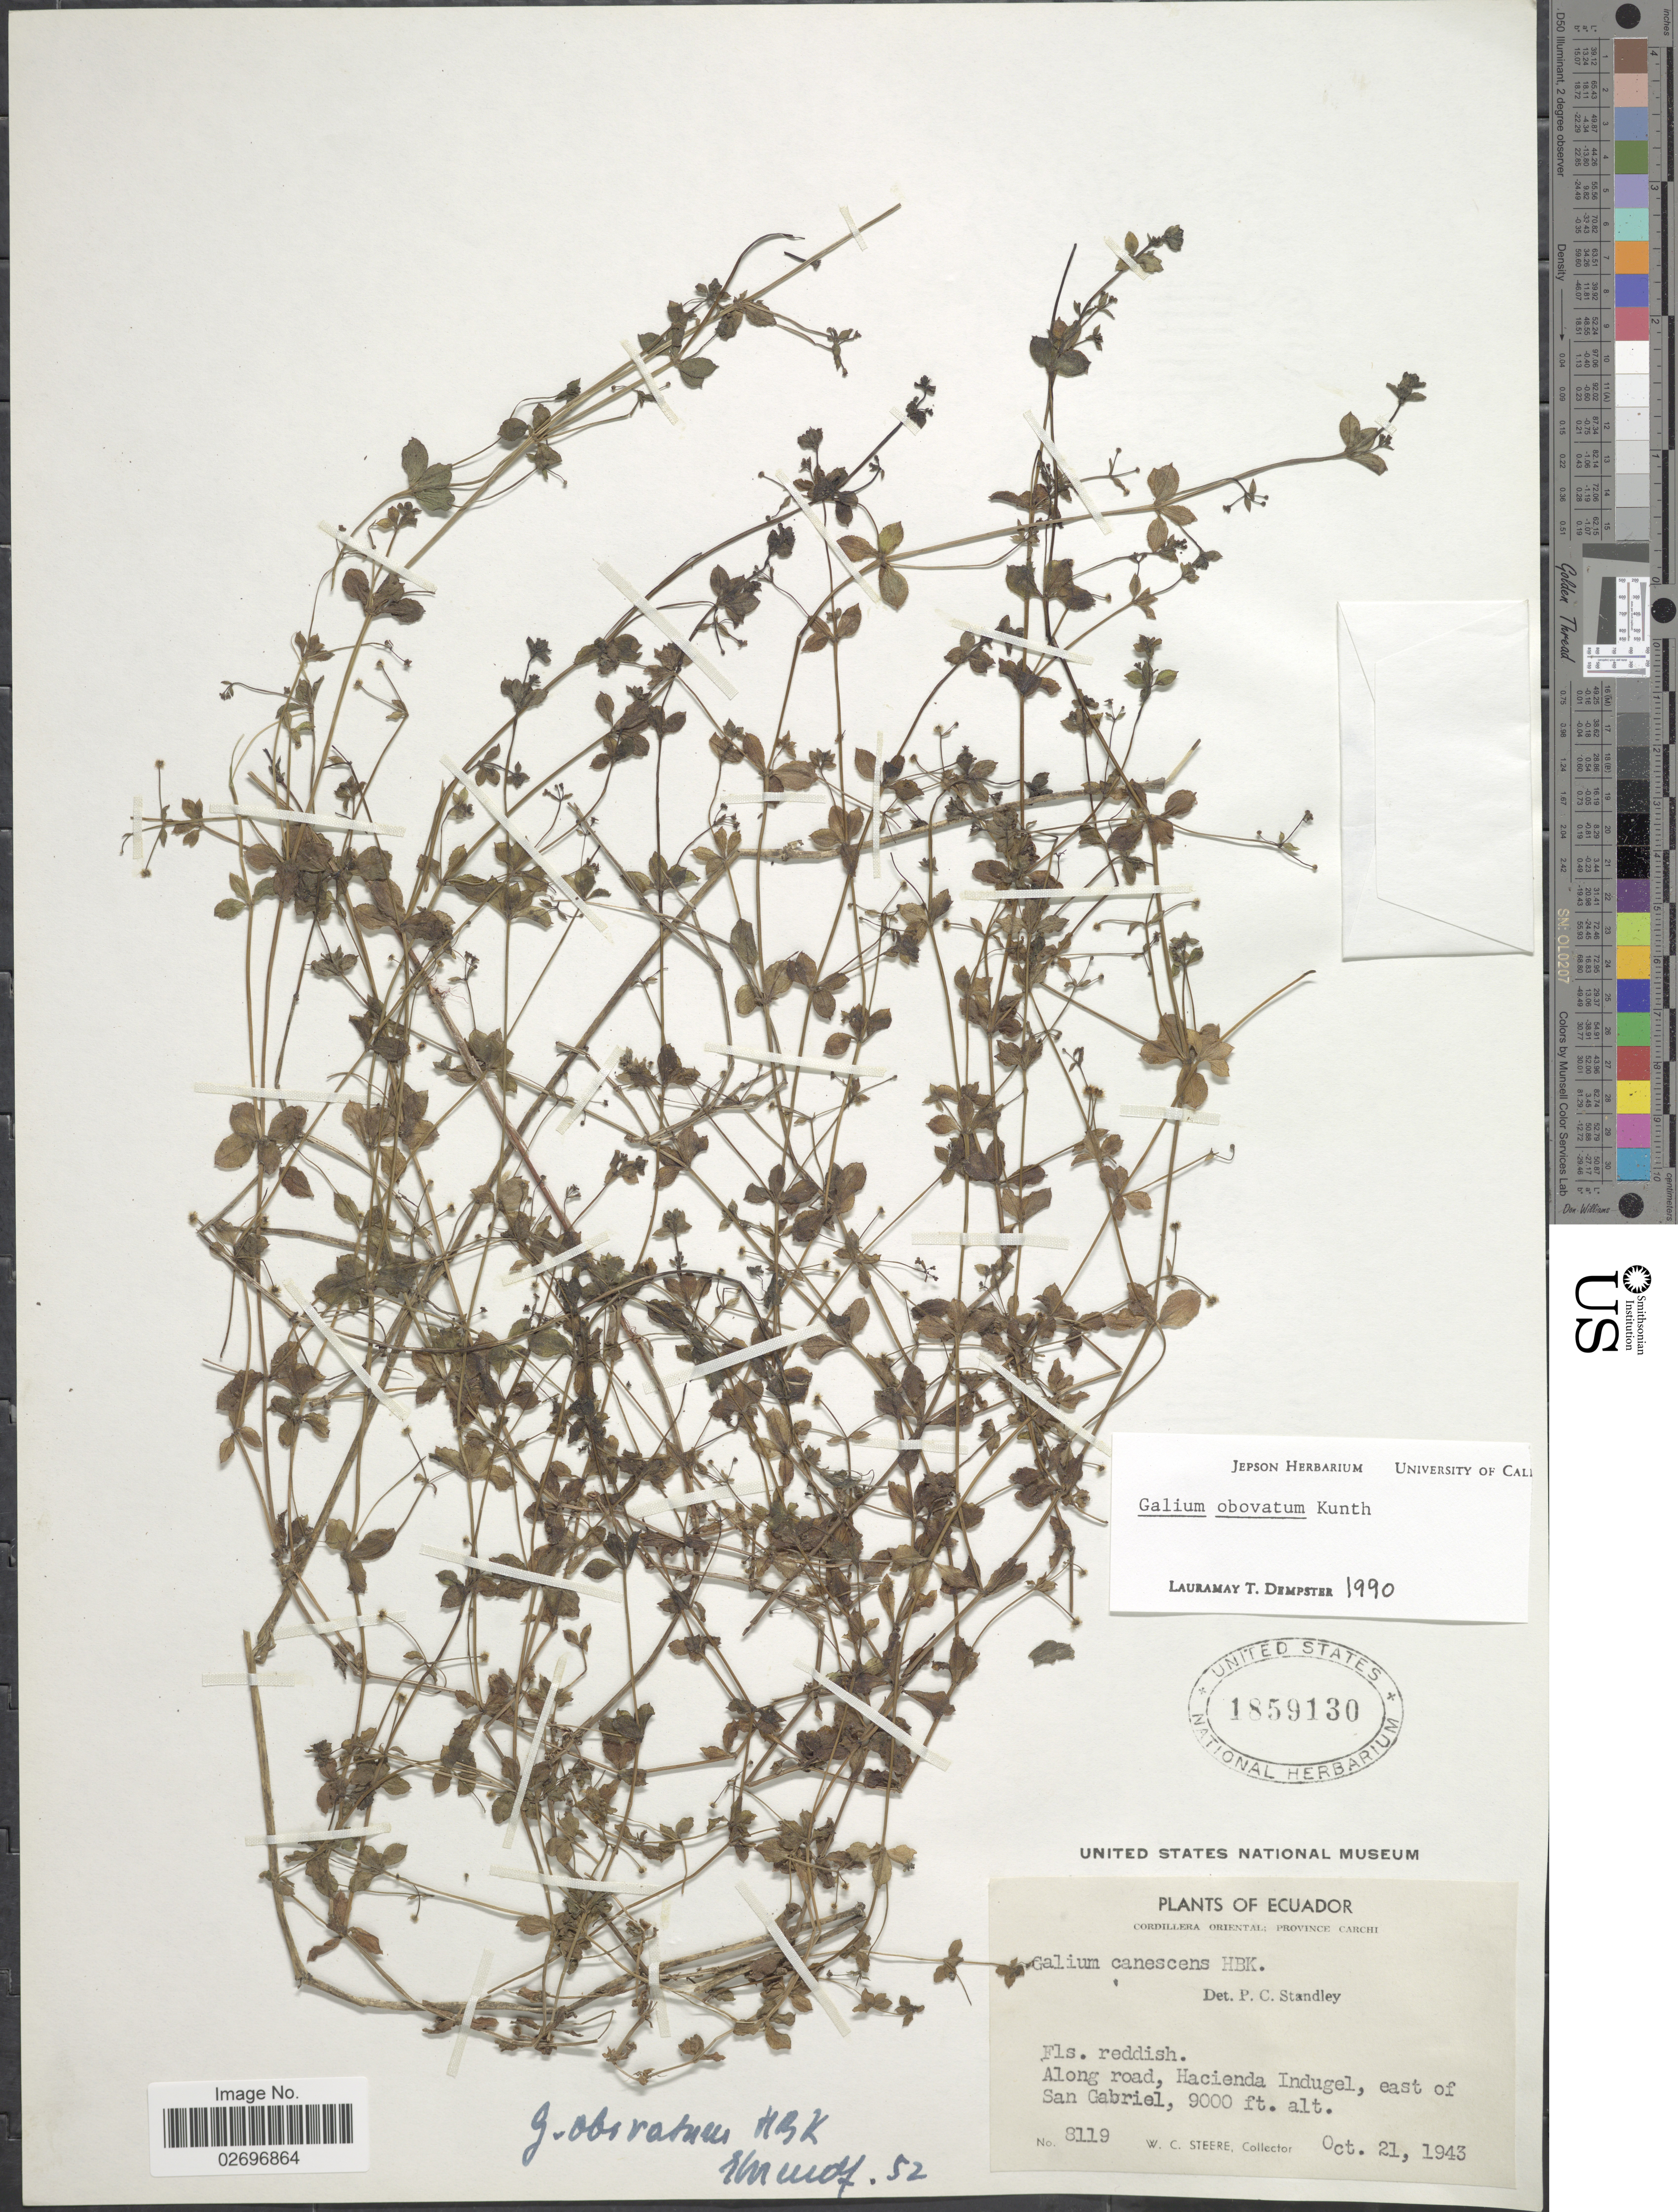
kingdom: Plantae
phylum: Tracheophyta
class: Magnoliopsida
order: Gentianales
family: Rubiaceae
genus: Galium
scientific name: Galium obovatum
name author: Kunth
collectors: W. C. Steere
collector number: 8119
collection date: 1943-10-21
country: Ecuador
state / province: Carchi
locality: Cordillera Oriental, along road, Hacienda Indugel, east of San Gabriel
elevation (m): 2743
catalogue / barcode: US 1859130